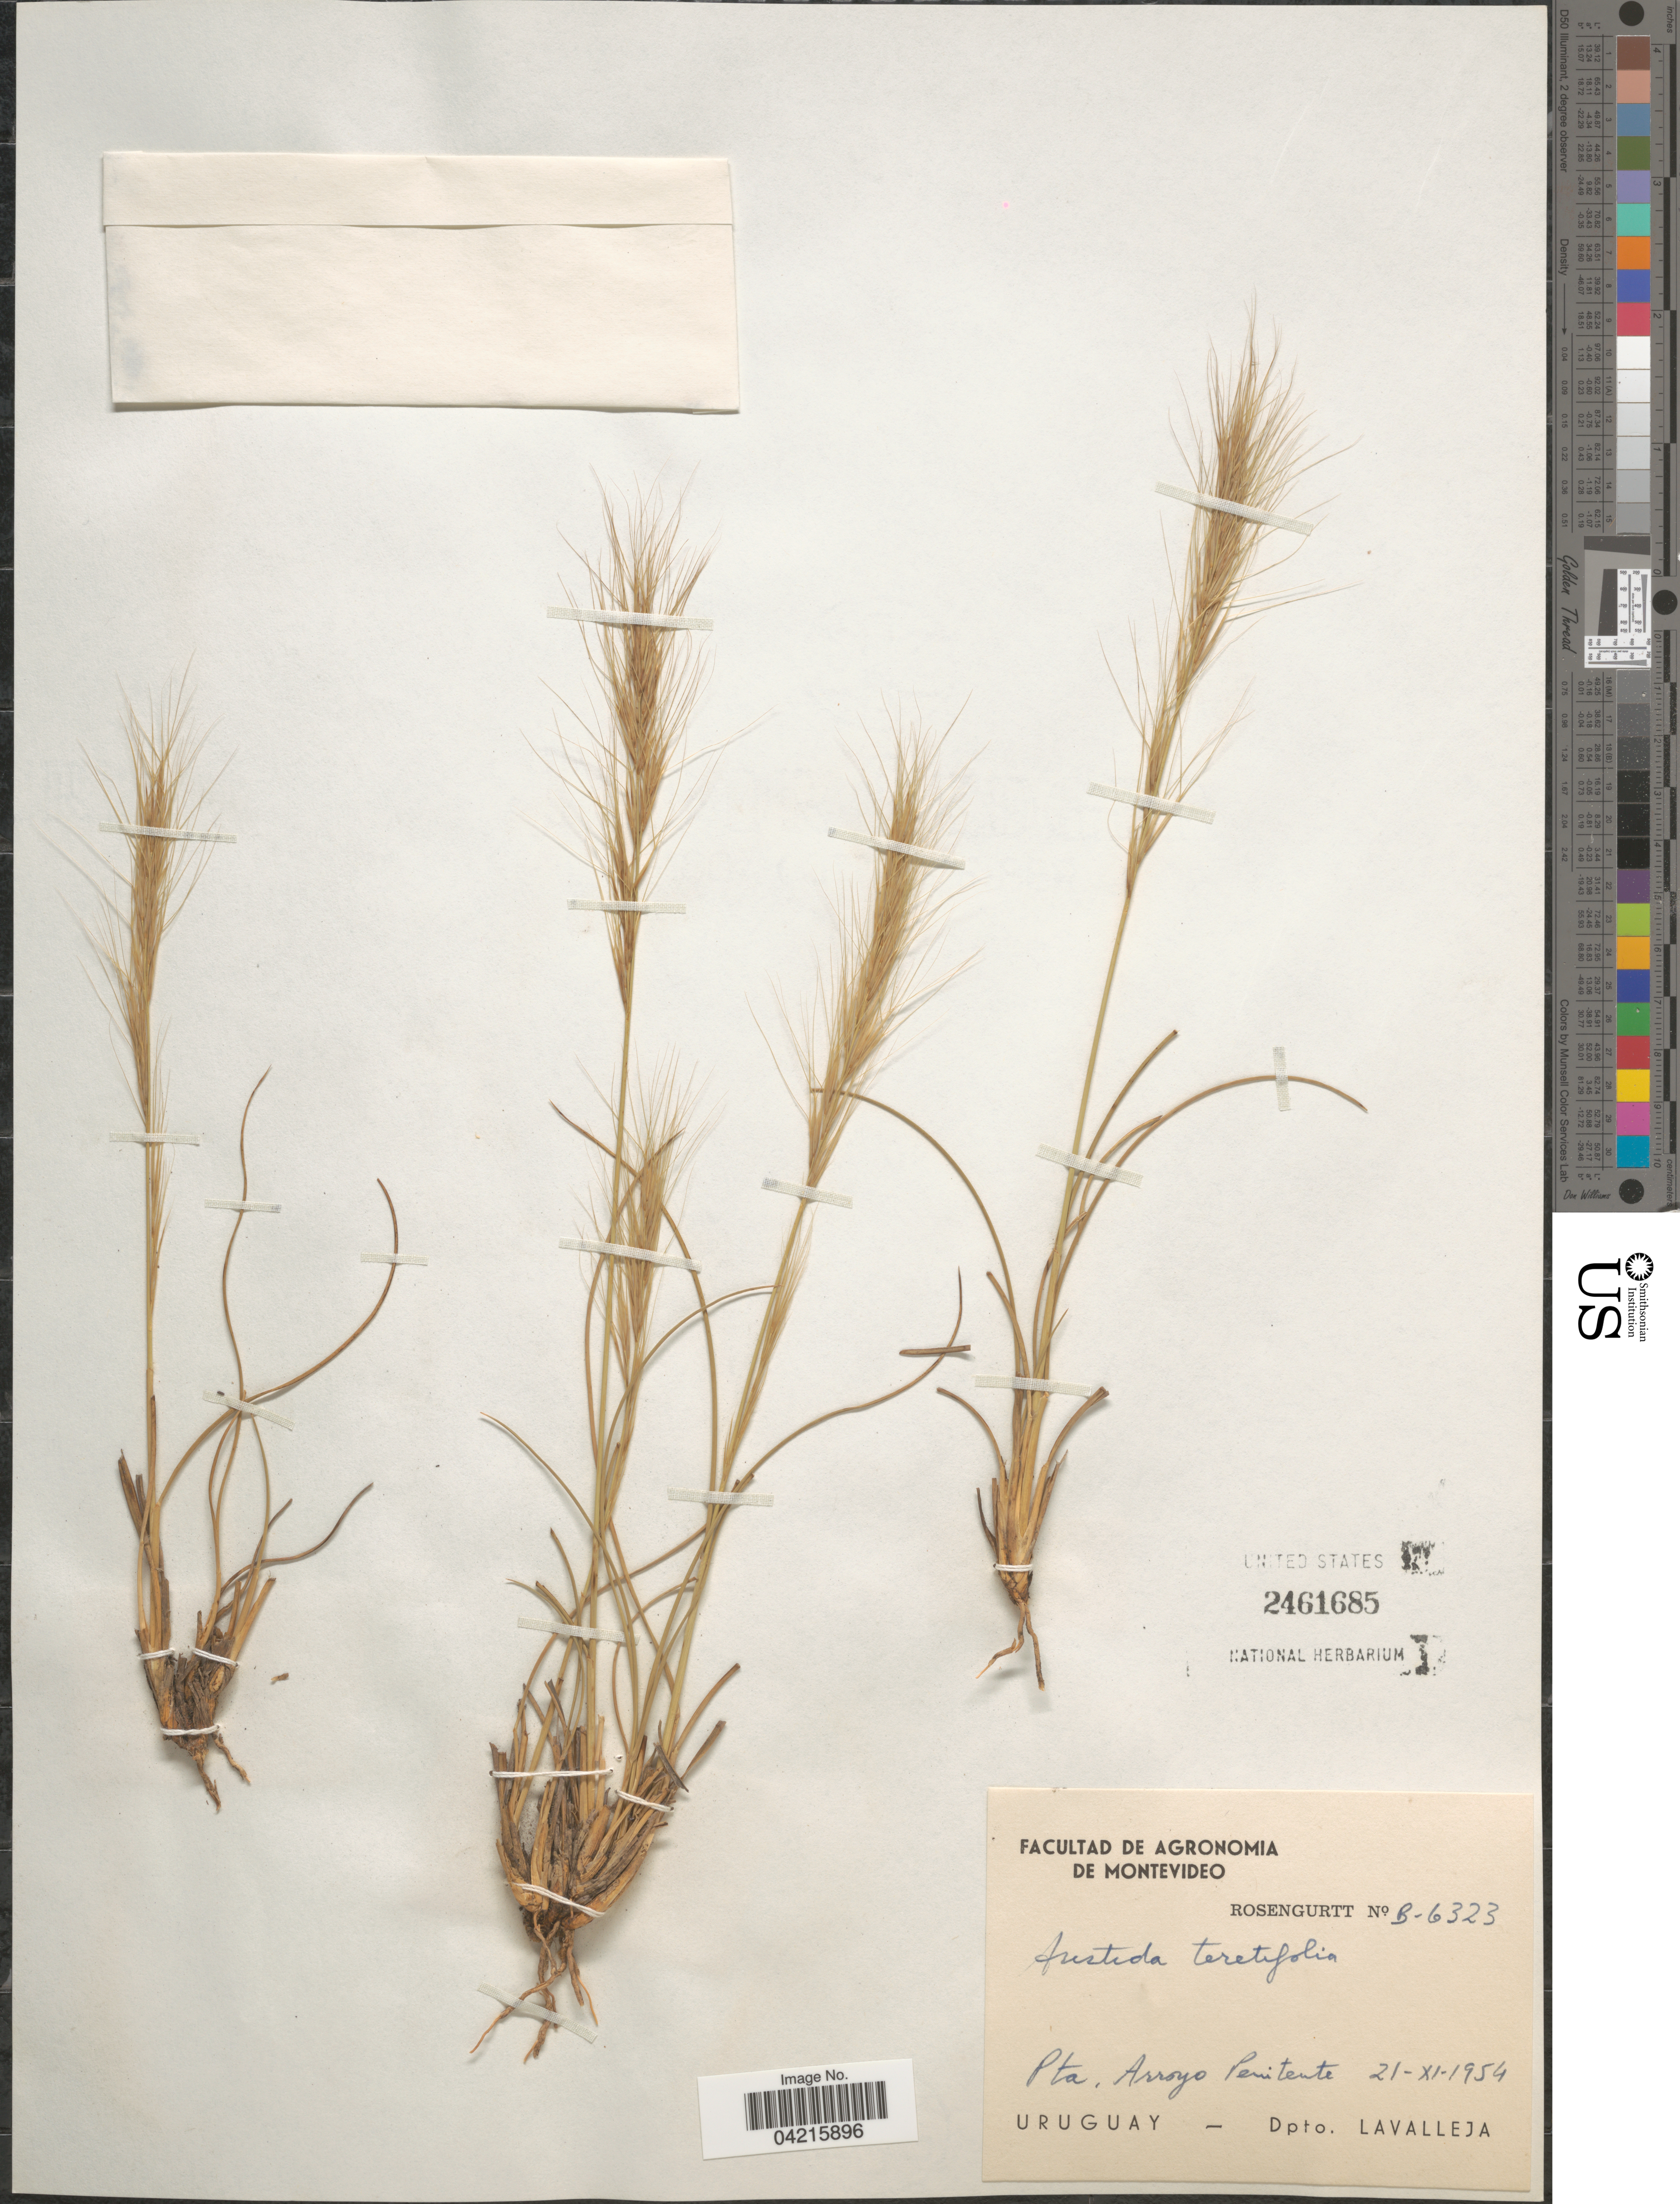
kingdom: Plantae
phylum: Tracheophyta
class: Liliopsida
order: Poales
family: Poaceae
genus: Aristida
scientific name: Aristida teretifolia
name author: Arechav.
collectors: Rosengurtt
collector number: B-6323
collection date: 1954-11-21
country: Uruguay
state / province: Lavalleja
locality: Pta. Arroyo Penitente. Dpto. Lavalleja.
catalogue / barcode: US 2461685